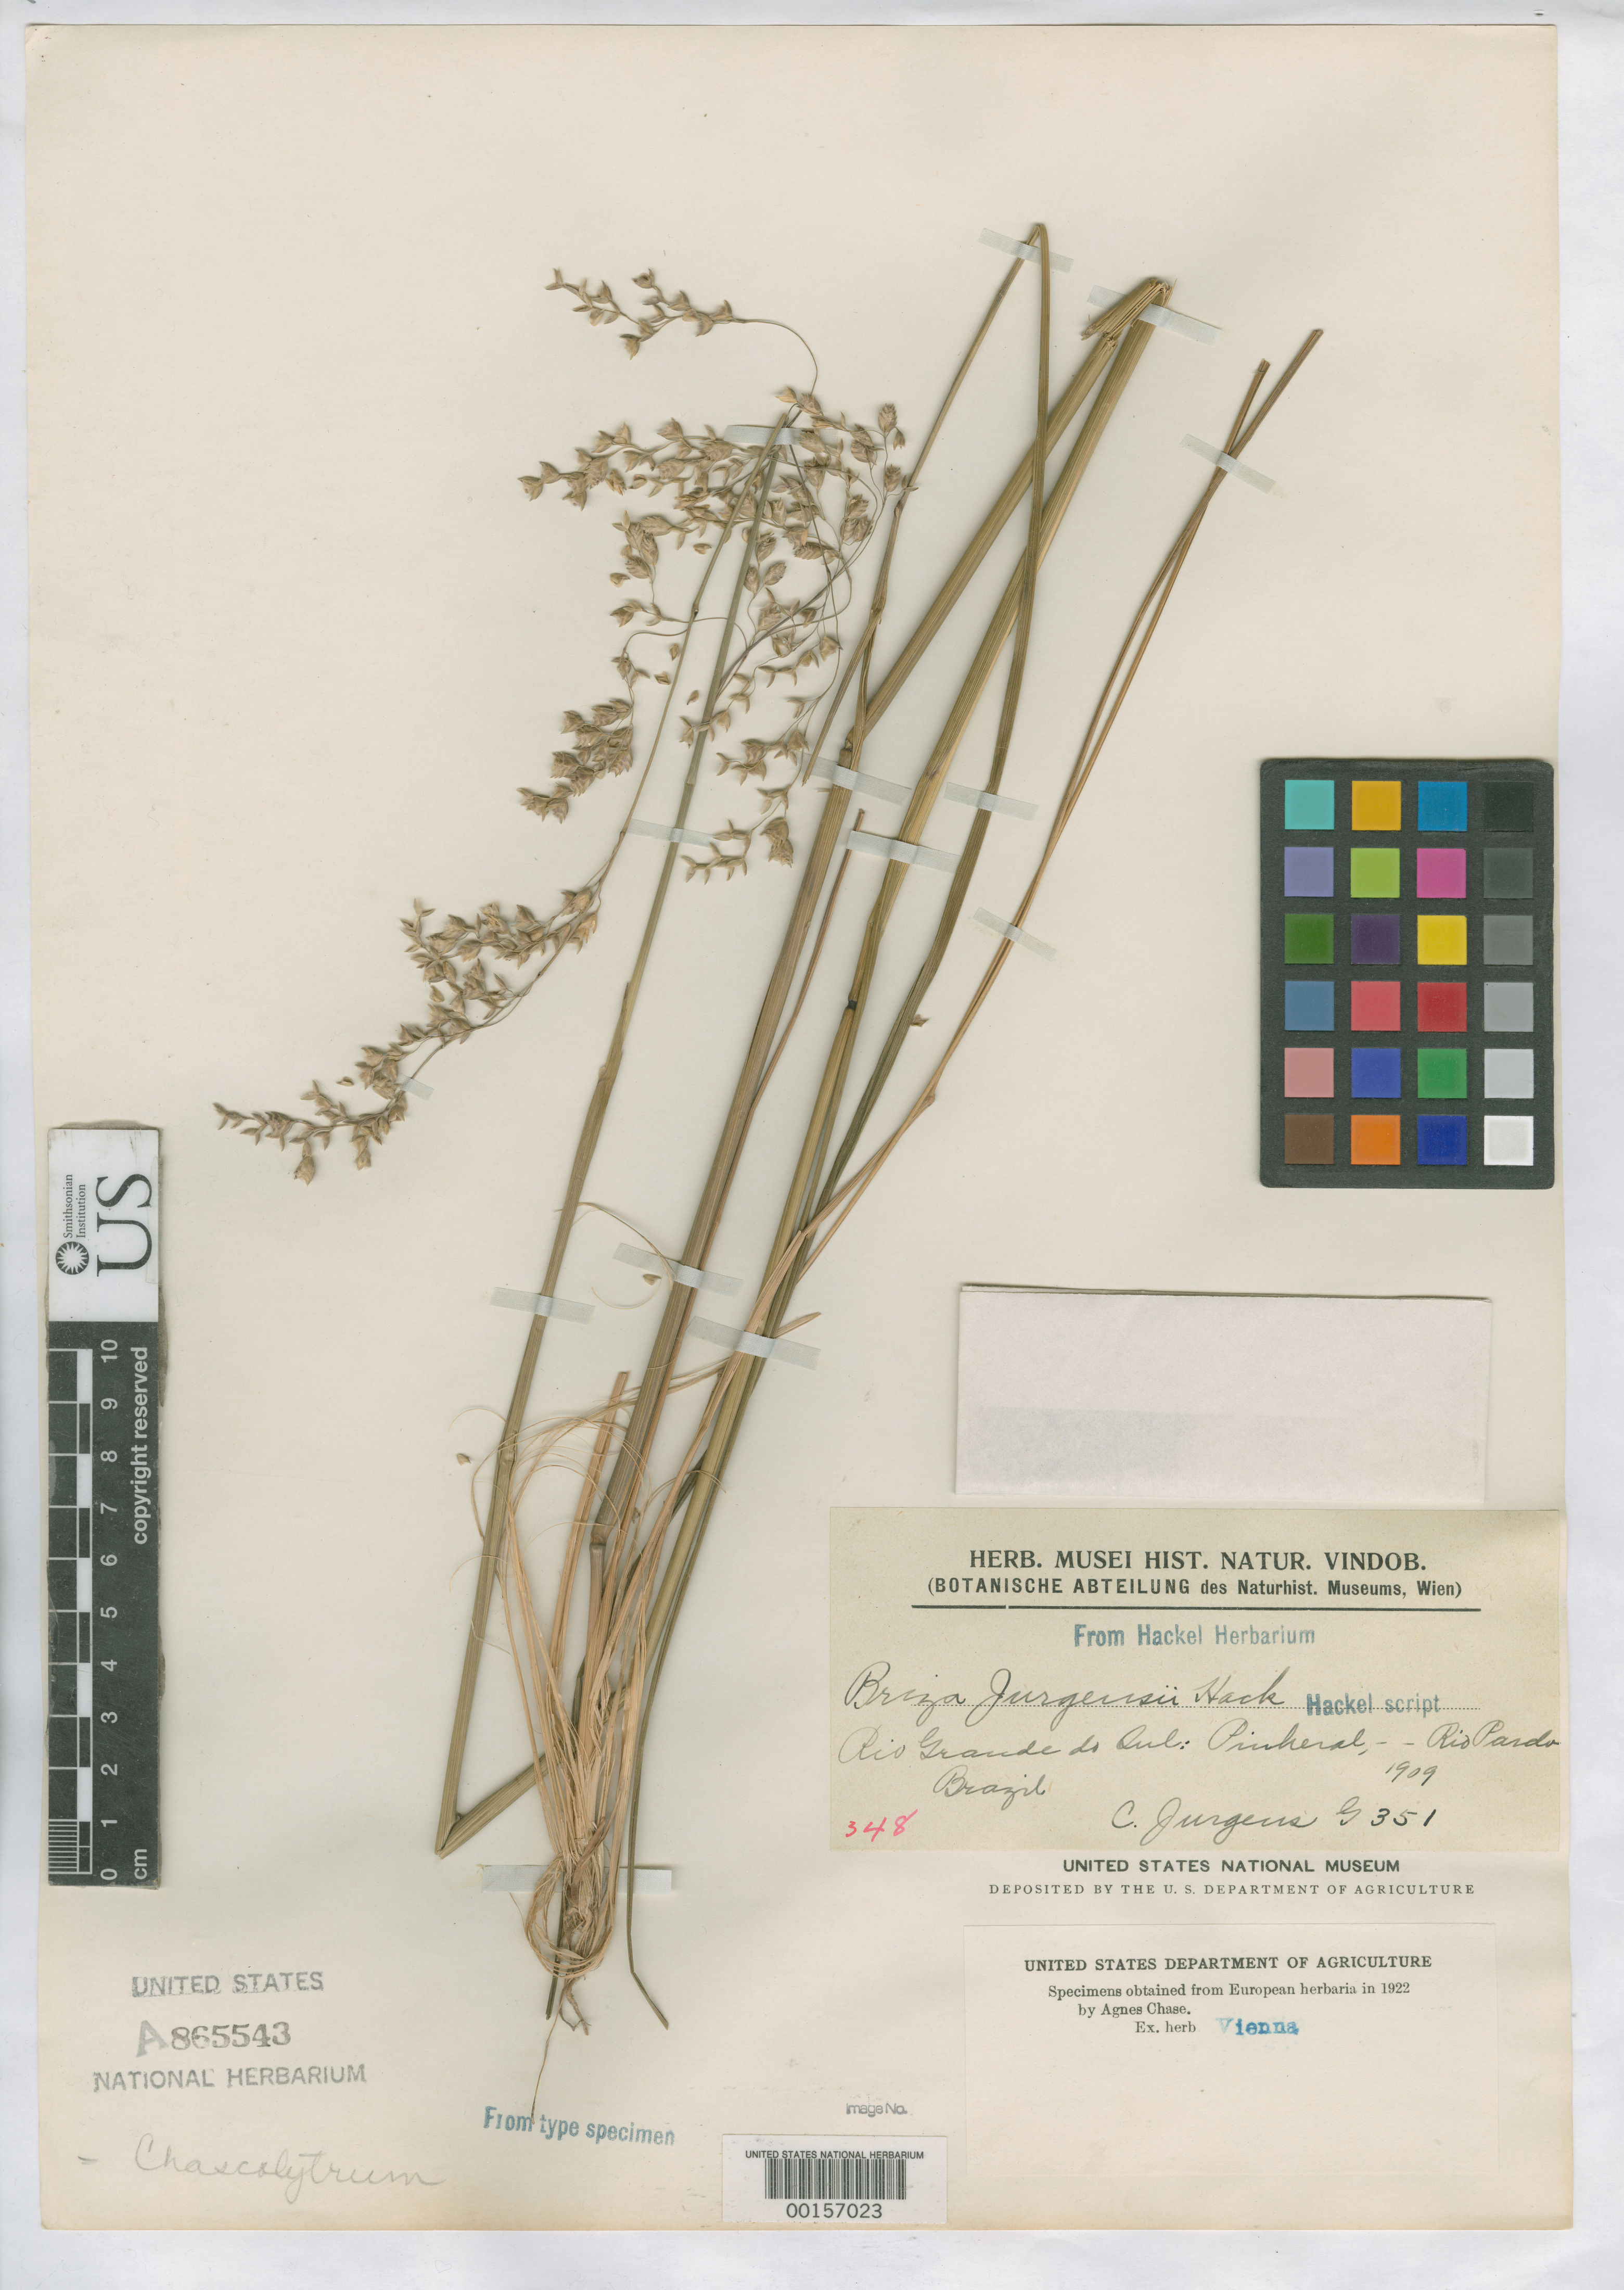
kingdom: Plantae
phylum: Tracheophyta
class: Liliopsida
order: Poales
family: Poaceae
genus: Briza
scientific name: Briza jurgensii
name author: Hack.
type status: Type Fragment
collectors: C. Juergens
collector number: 351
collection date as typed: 1909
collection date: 1909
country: Brazil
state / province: Rio Grande do Sul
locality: Pinheral, Municipio Rio Pardo.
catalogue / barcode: US 865543A